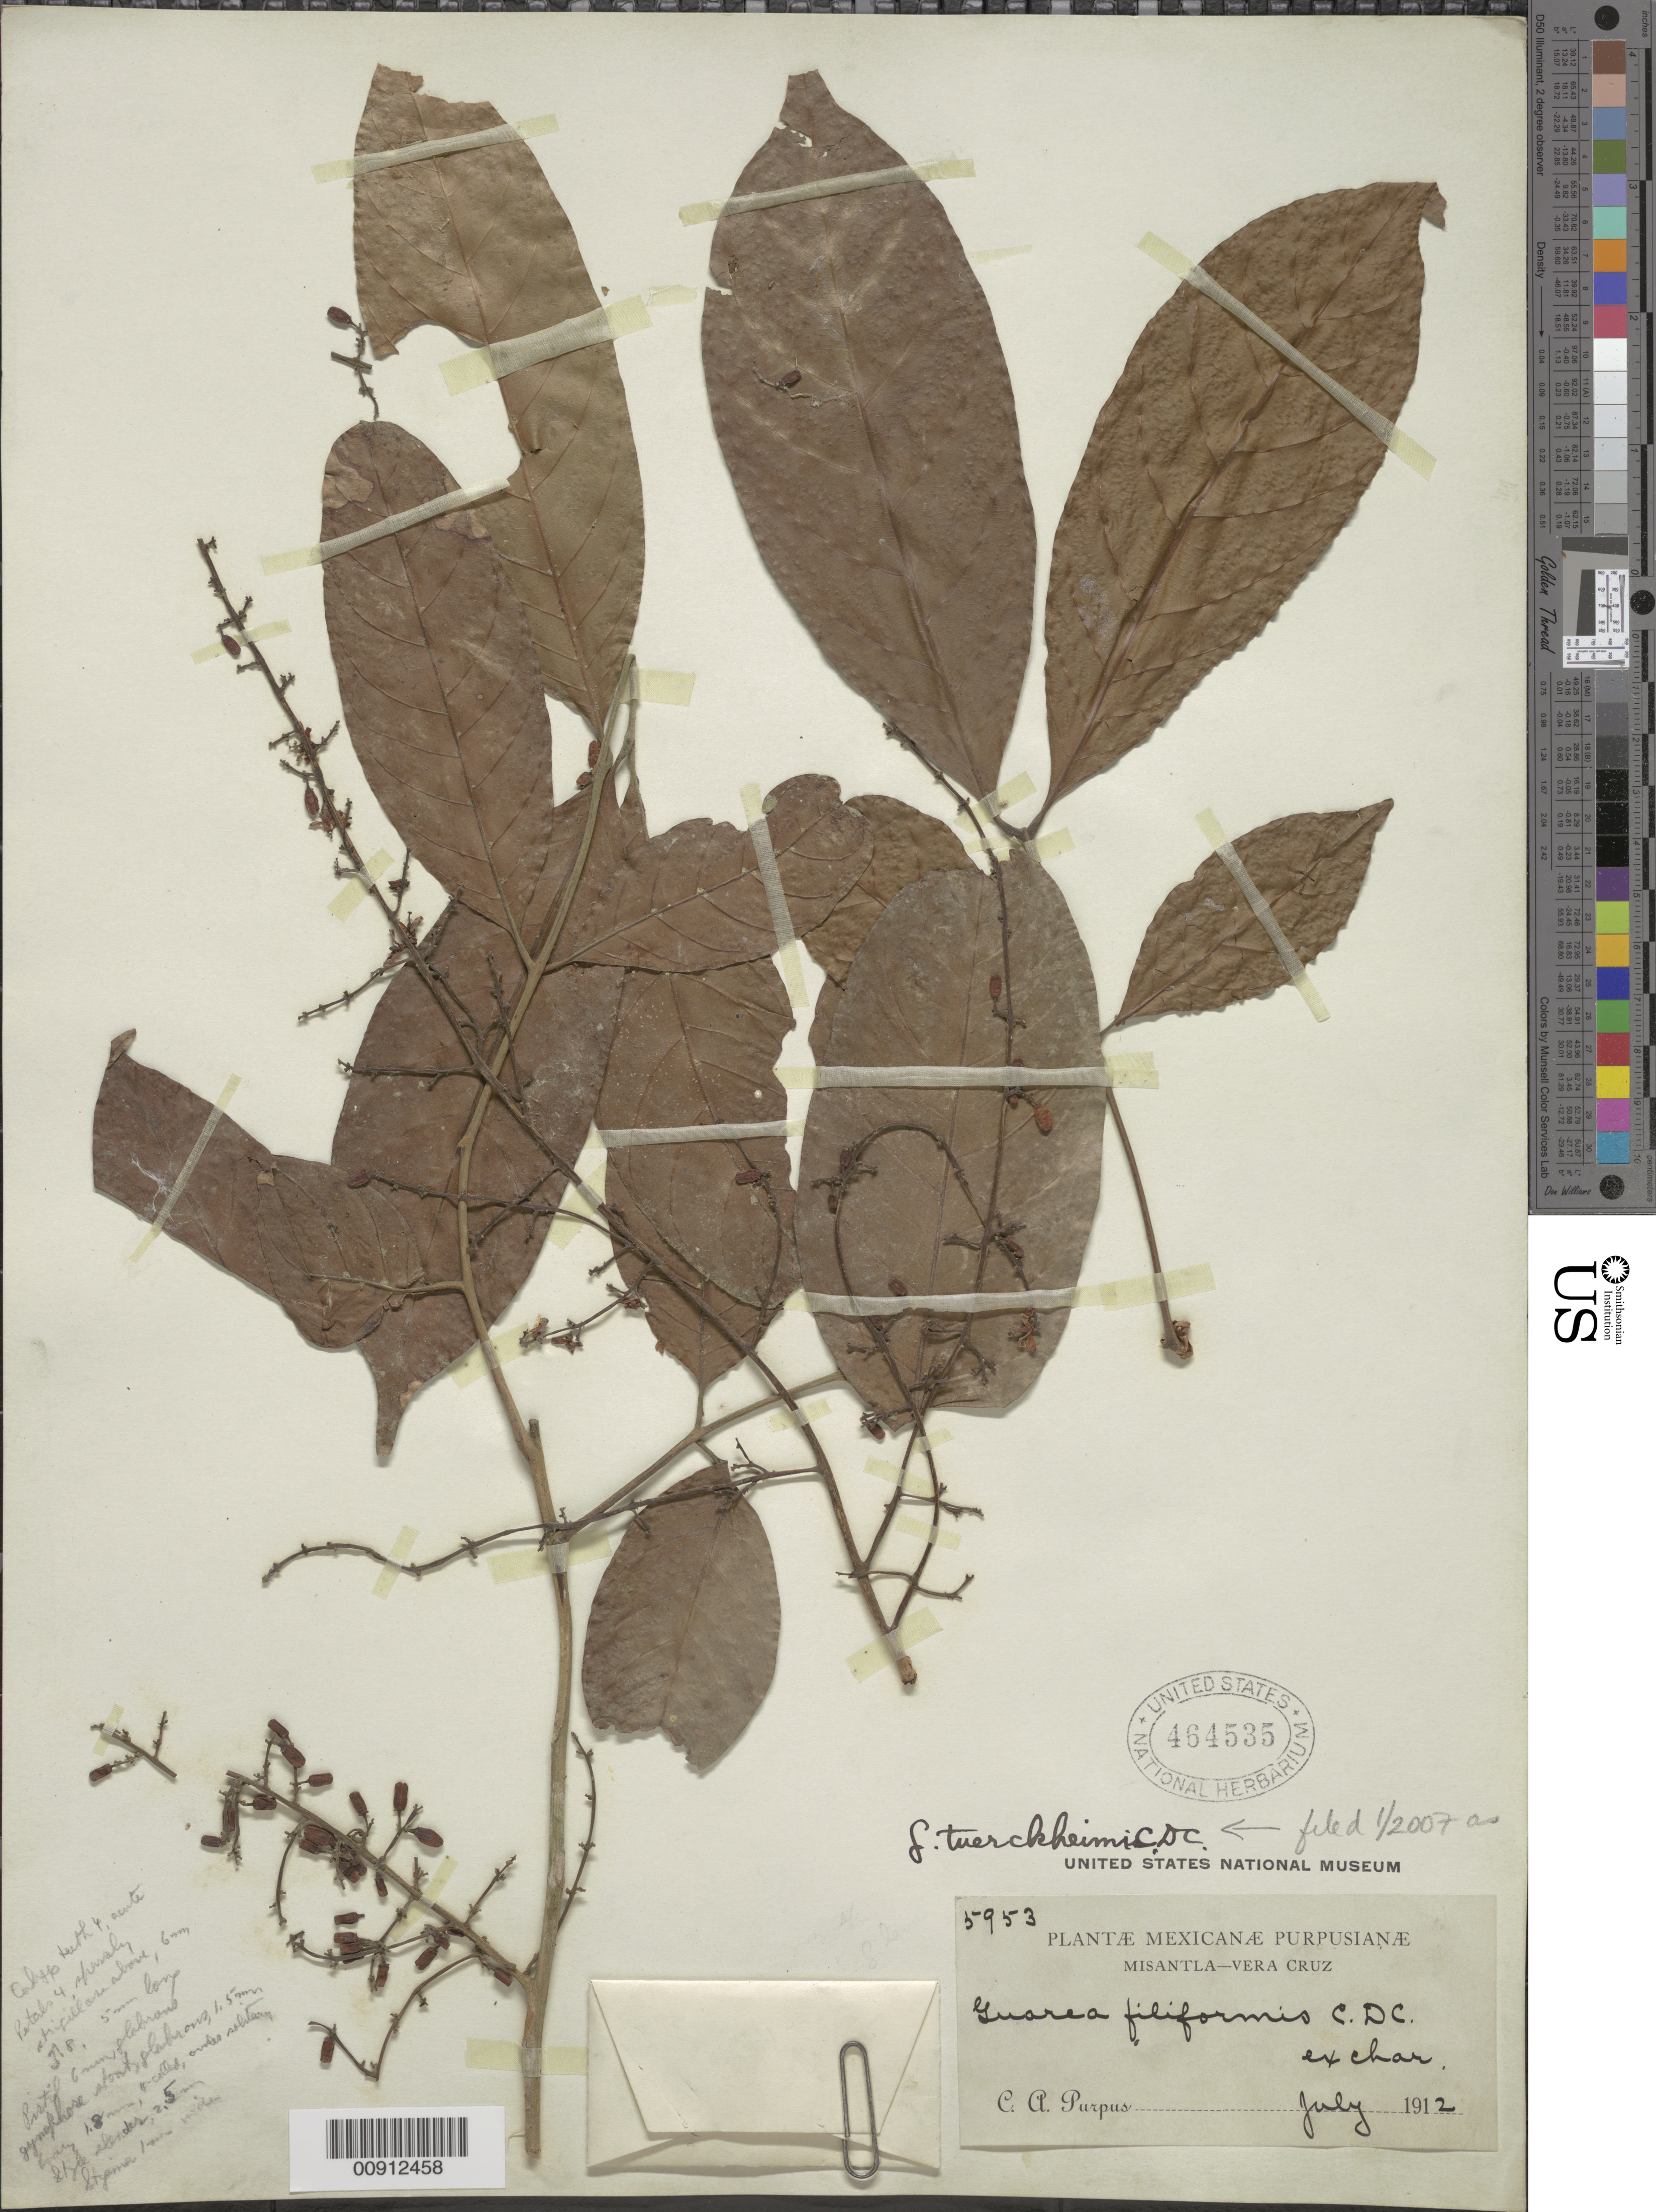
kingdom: Plantae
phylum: Tracheophyta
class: Magnoliopsida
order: Sapindales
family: Meliaceae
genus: Guarea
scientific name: Guarea tuerckheimii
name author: C. DC. ex Donn. Sm.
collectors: C. A. Purpus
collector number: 5953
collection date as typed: Jul 1912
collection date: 1912-07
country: Mexico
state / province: Veracruz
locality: Misantla - Veracruz.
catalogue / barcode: US 464535